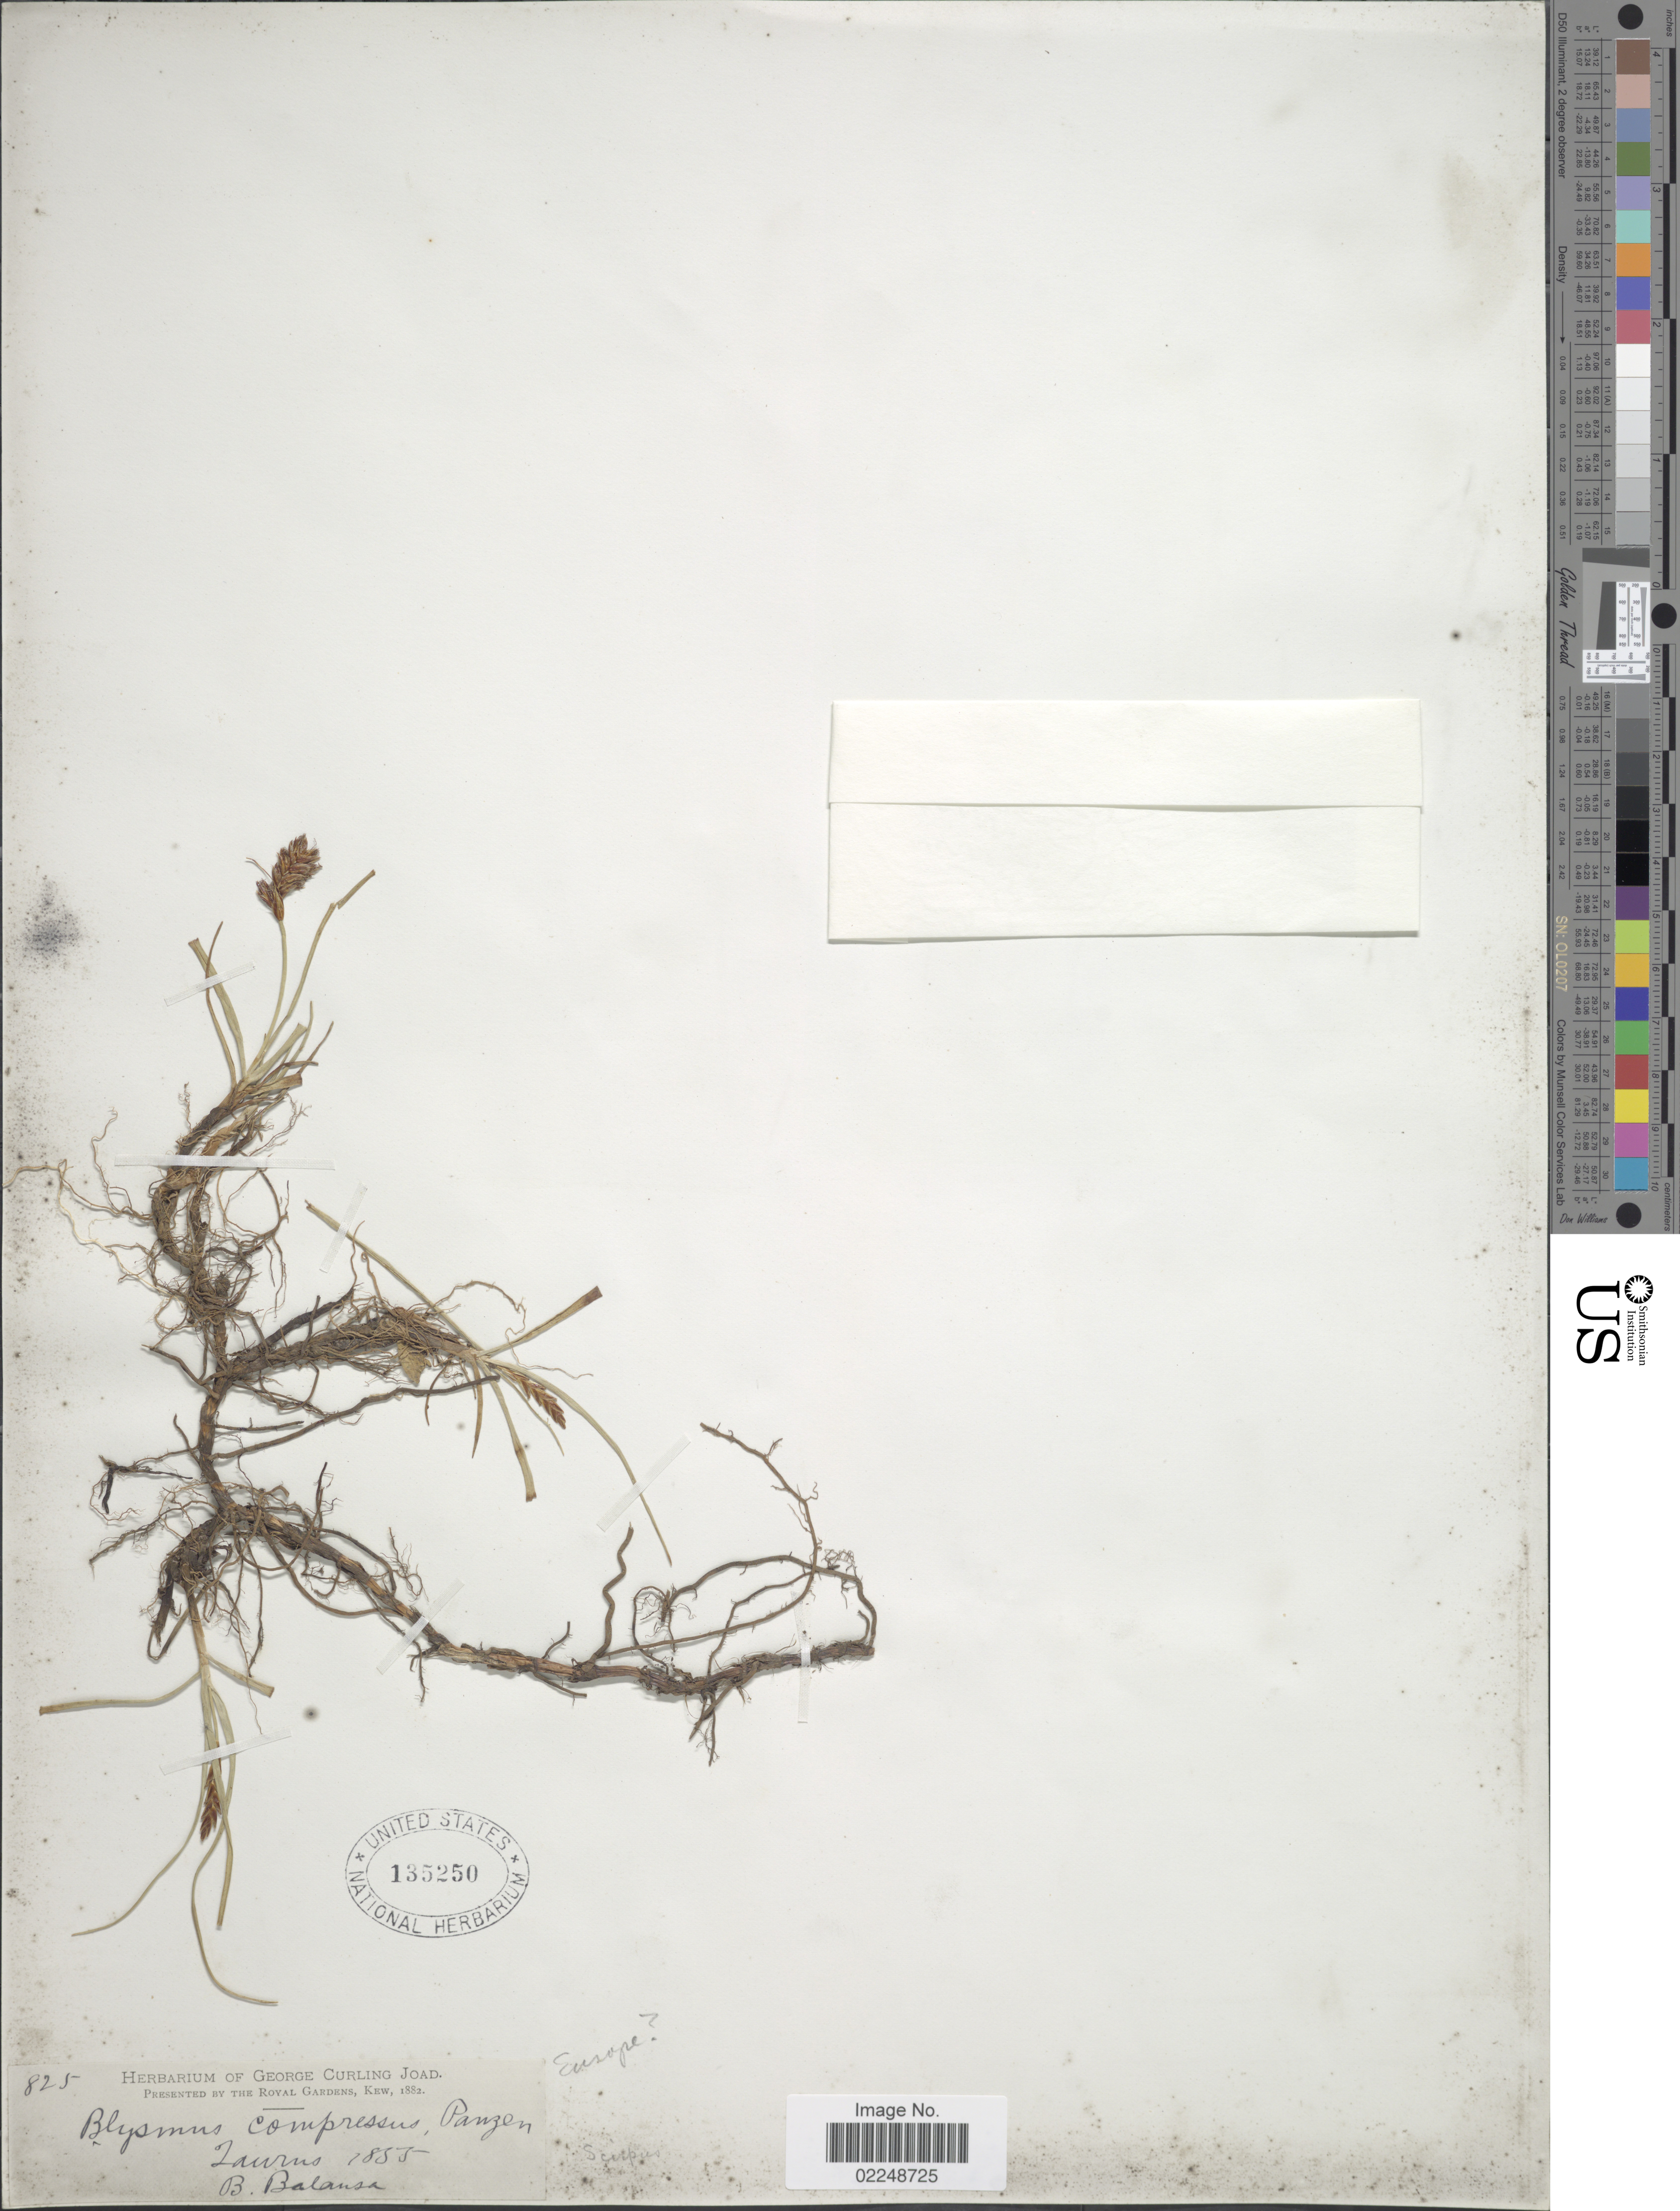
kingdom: Plantae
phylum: Tracheophyta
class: Liliopsida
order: Poales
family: Cyperaceae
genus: Blysmus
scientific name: Blysmus compressus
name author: (L.) Panzer ex Link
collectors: B. Balansa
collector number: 825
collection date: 1855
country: Turkey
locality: Taurus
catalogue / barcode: US 135250